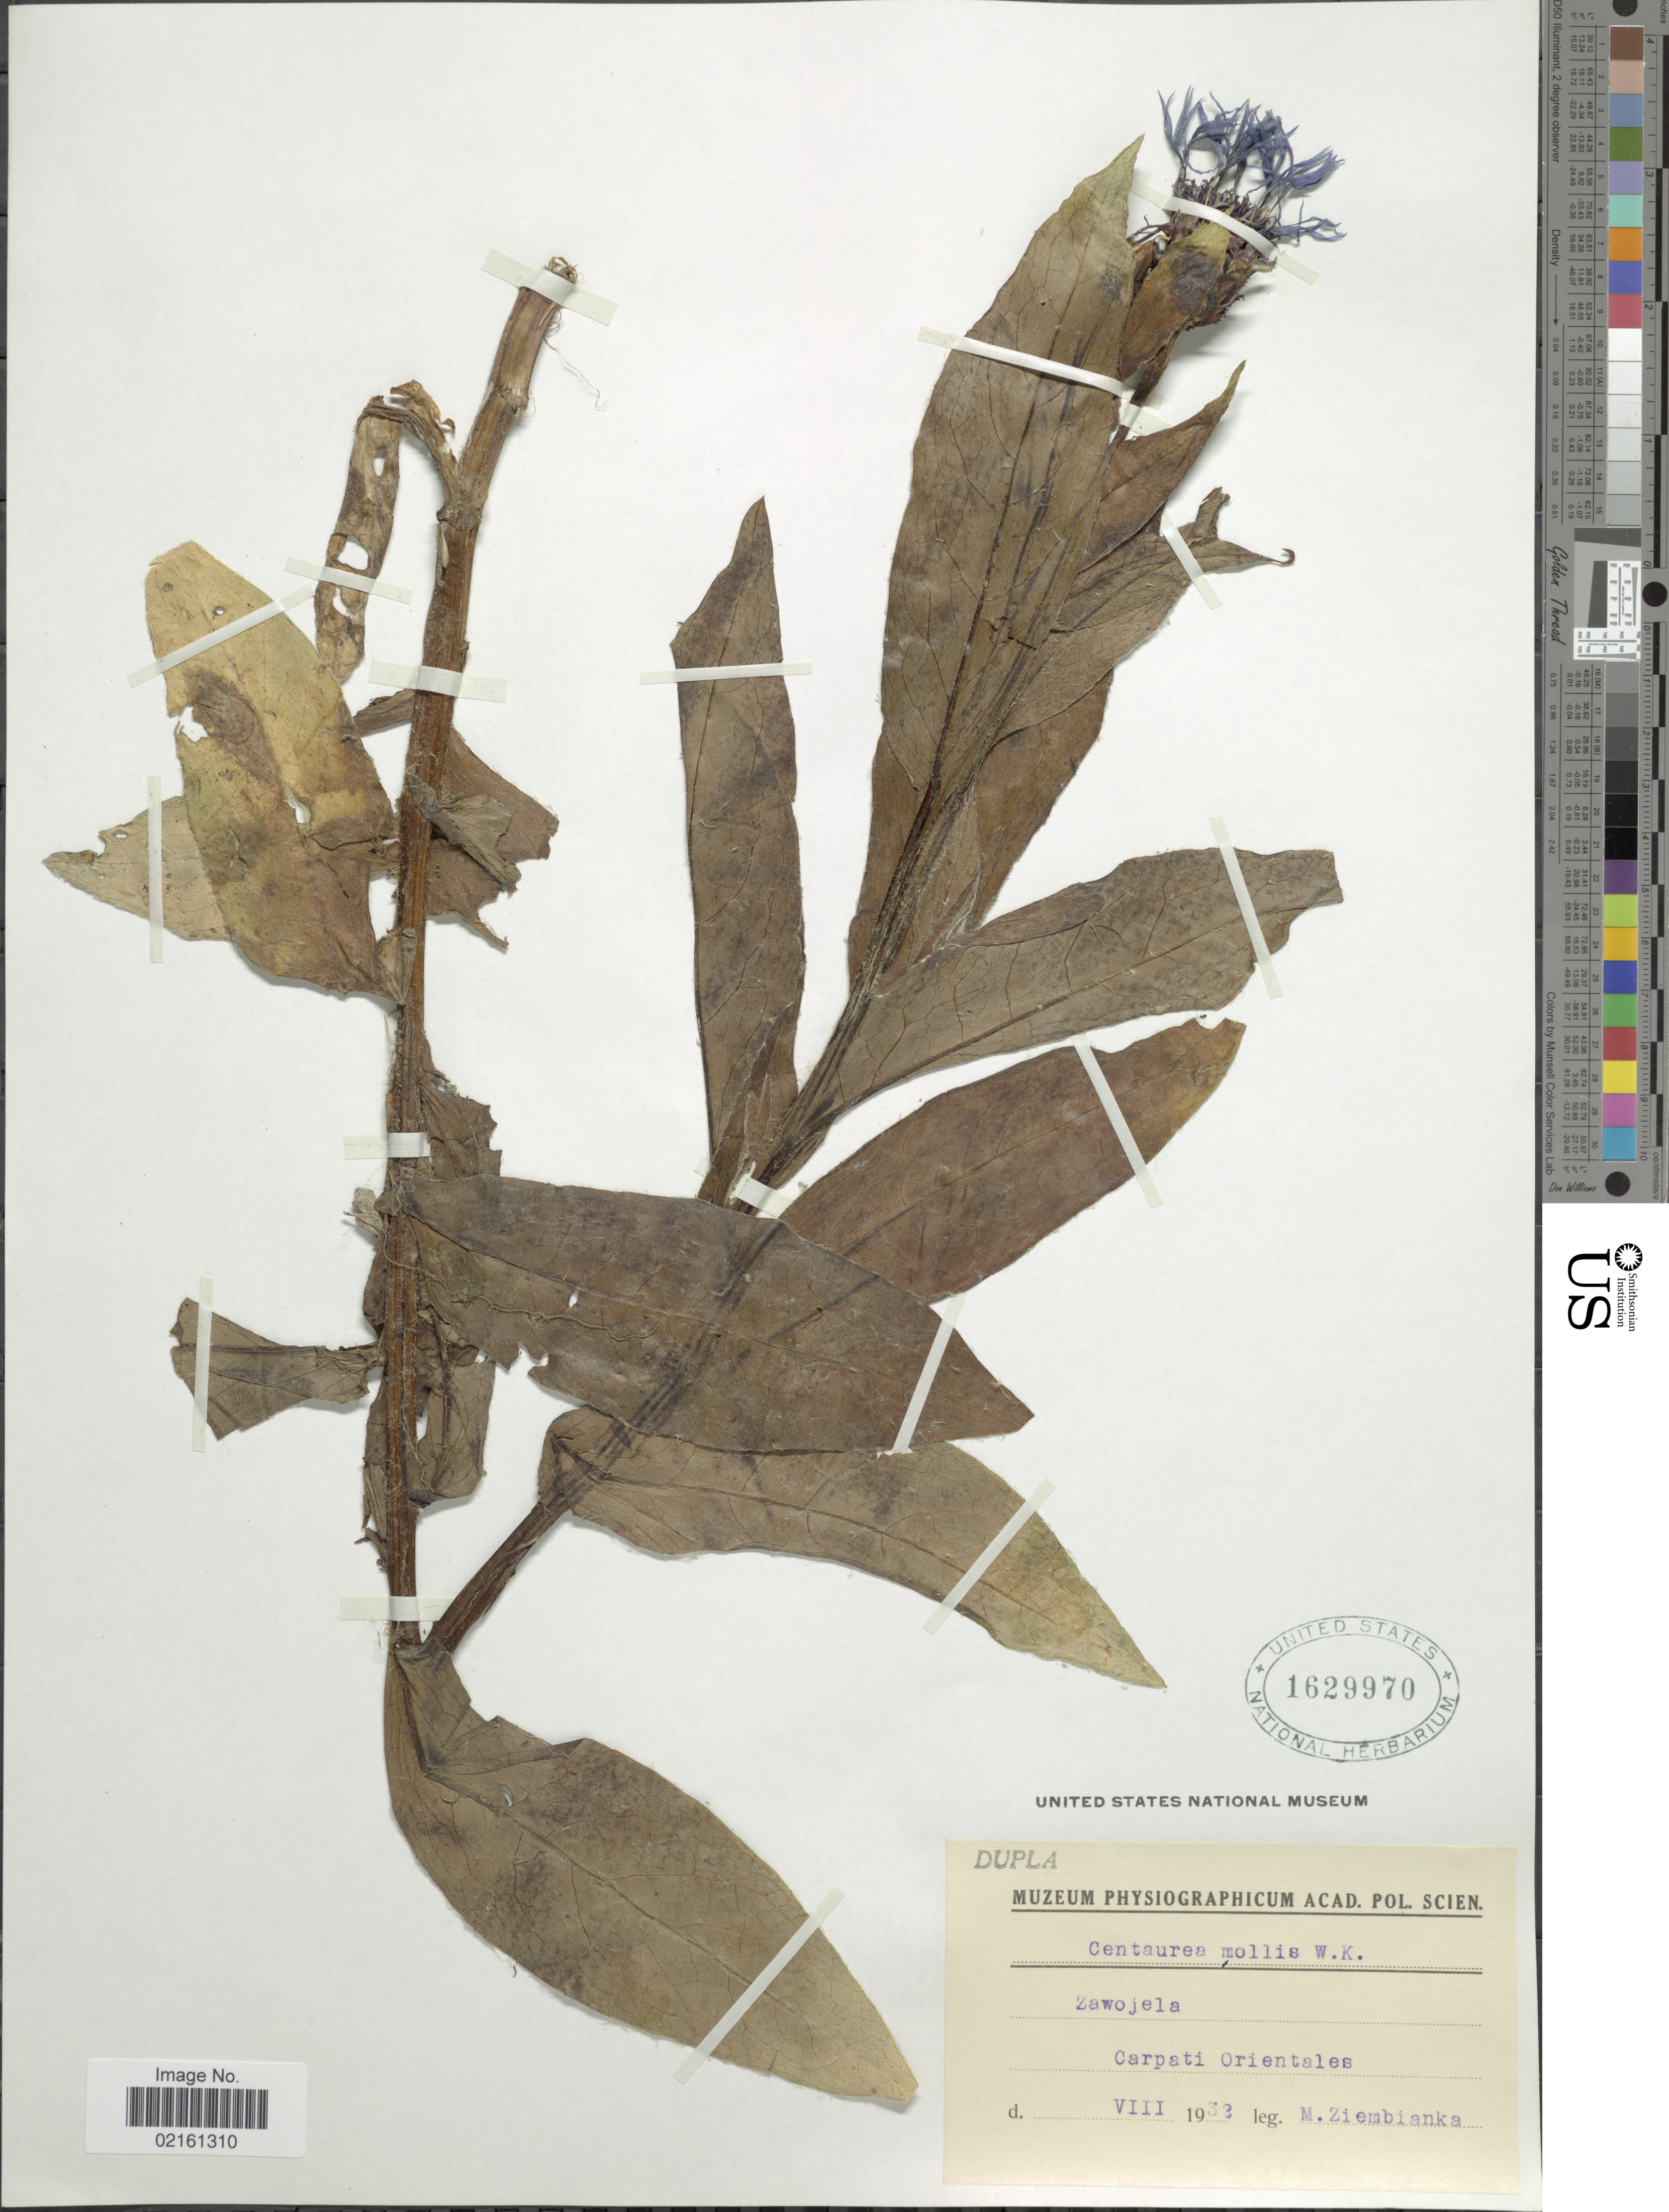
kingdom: Plantae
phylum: Tracheophyta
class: Magnoliopsida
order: Asterales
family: Asteraceae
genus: Centaurea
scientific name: Centaurea mollis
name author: Waldst. & Kit.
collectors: M. Ziembianka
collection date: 1932-08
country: Poland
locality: Zawojela, Carpati Orientales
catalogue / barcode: US 1629970